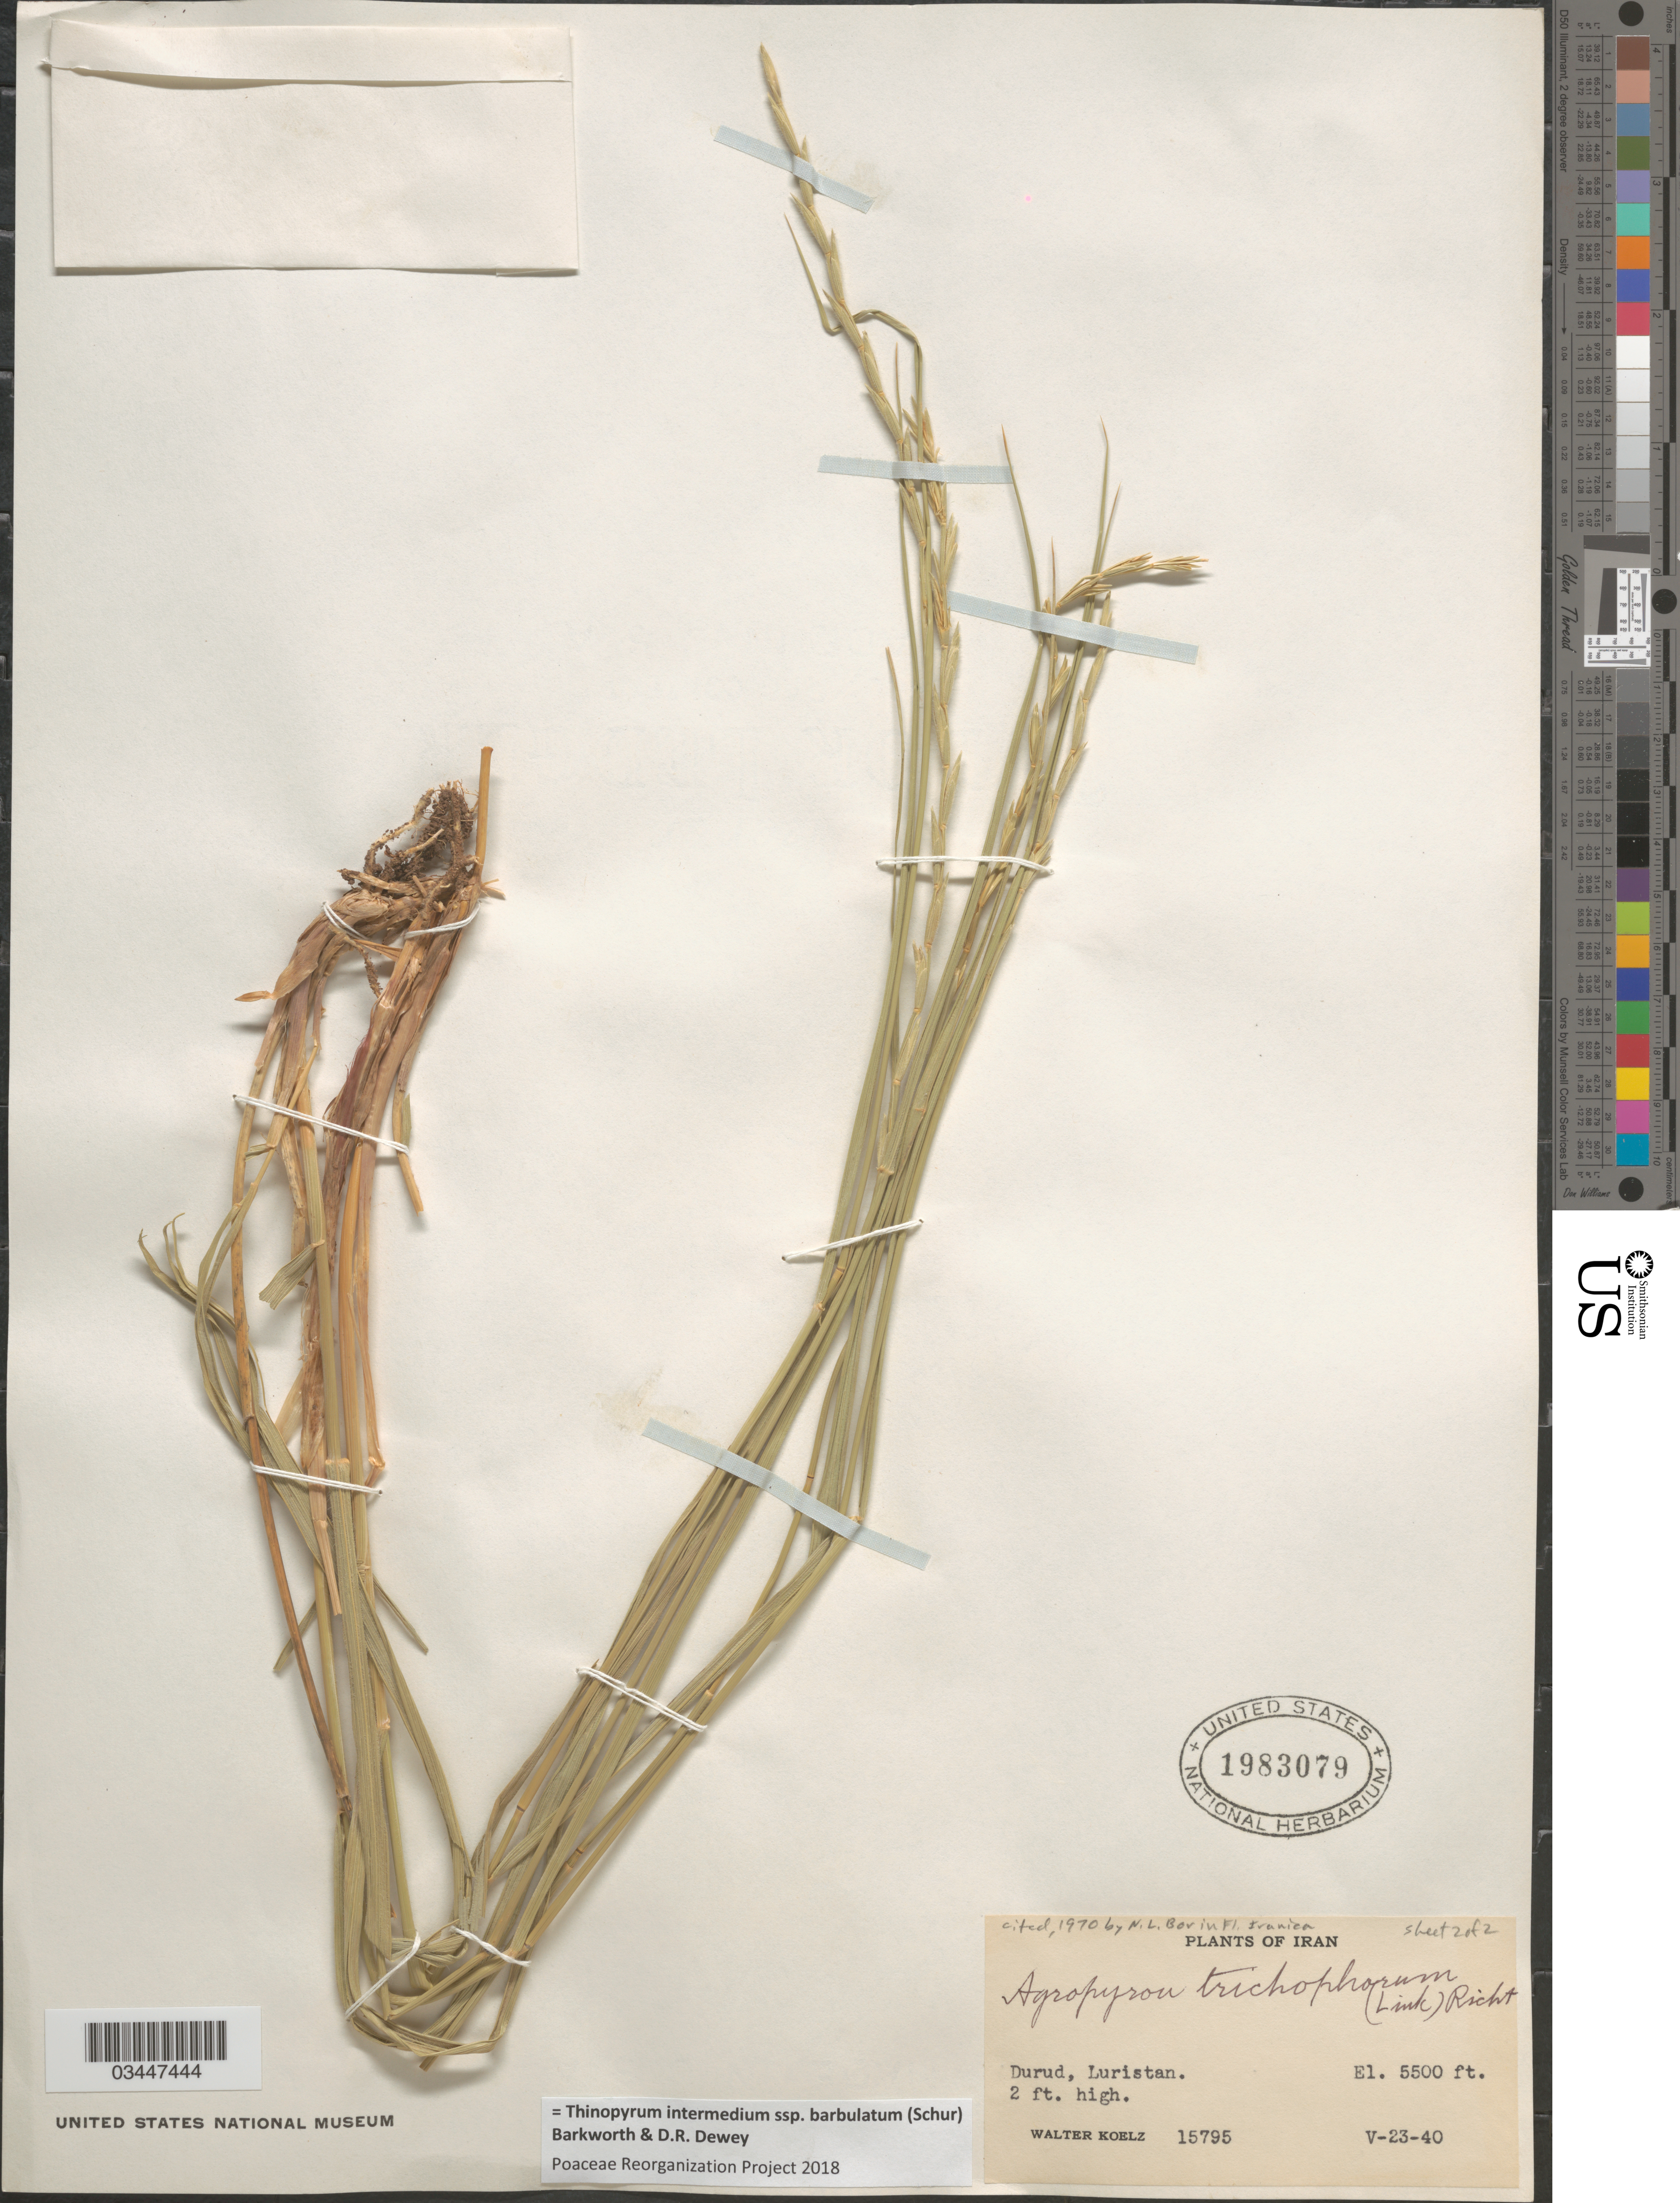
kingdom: Plantae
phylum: Tracheophyta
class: Liliopsida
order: Poales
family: Poaceae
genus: Thinopyrum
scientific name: Thinopyrum intermedium subsp. barbulatum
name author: (Schur) Barkworth & Dewey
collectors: W. N. Koelz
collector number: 15795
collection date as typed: Transcribed d/m/y: 23/5/40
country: Iran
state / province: Lorestan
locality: Durud, Luristan.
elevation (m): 1676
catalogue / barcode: US 1983079